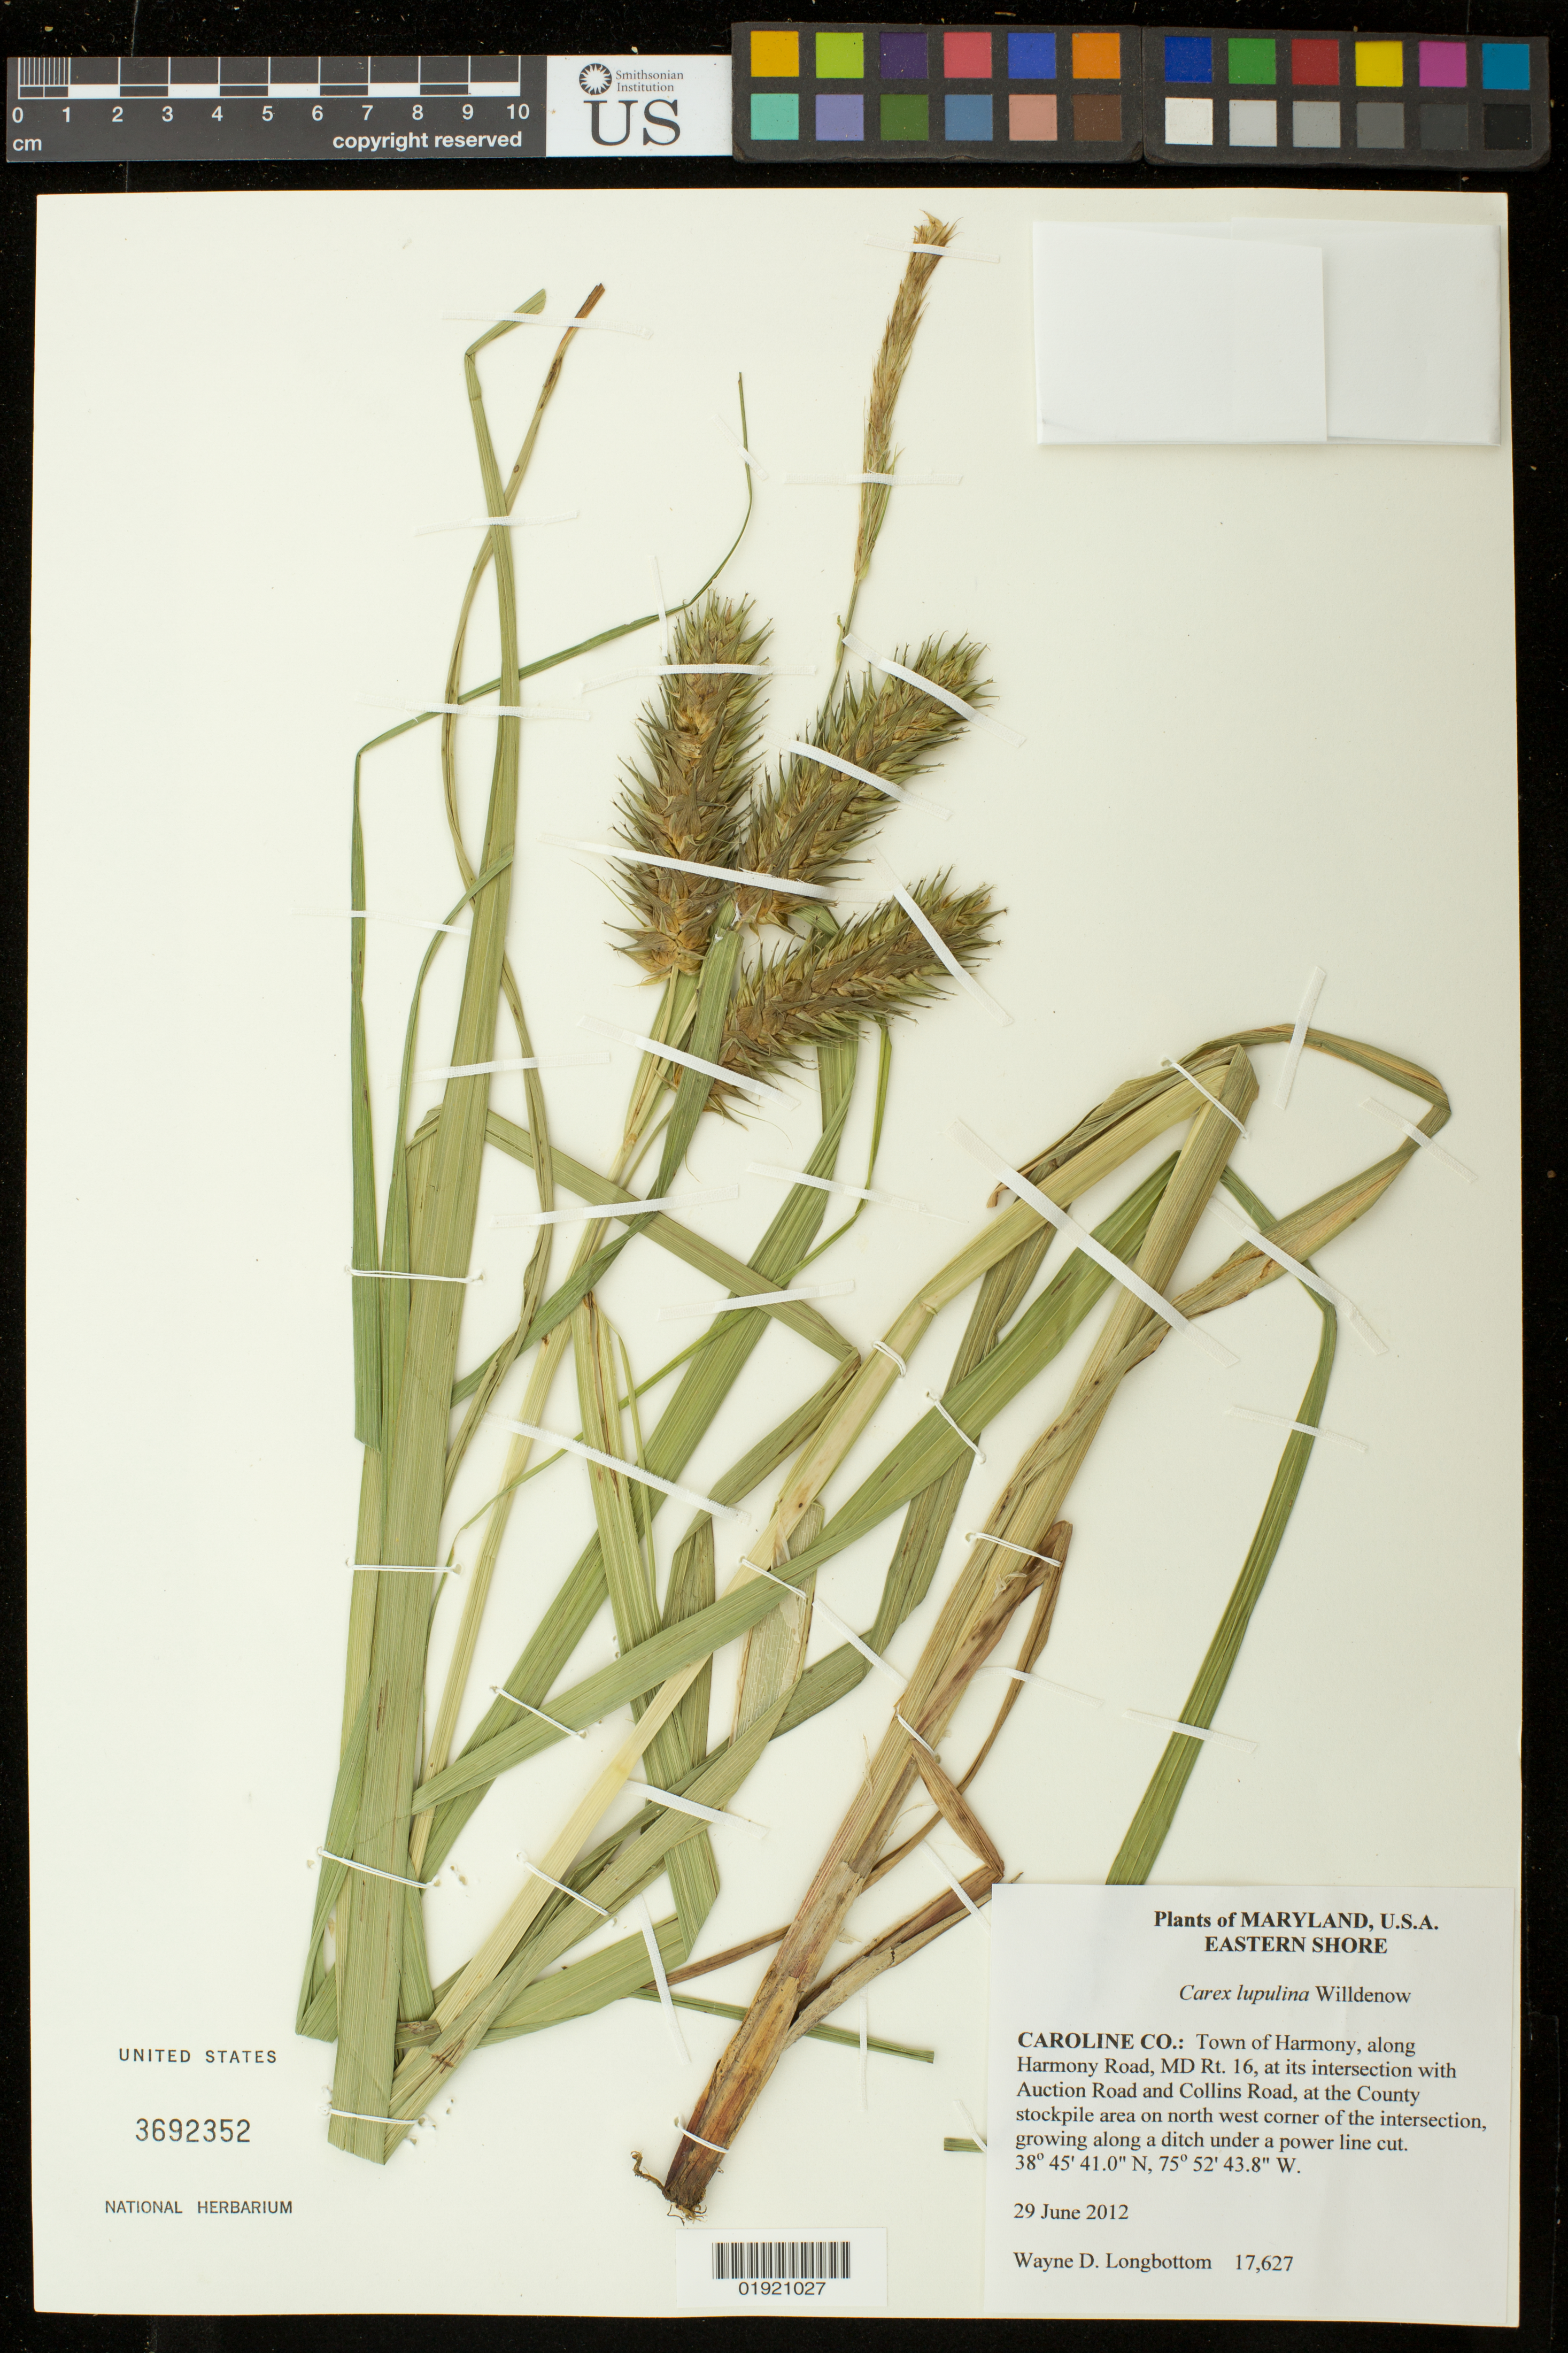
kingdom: Plantae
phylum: Tracheophyta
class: Liliopsida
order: Poales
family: Cyperaceae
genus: Carex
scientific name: Carex lupulina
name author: Muhl. ex Willd.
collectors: W. D. Longbottom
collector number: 17627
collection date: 2012-06-29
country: United States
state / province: Maryland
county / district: Caroline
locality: Caroline Co.: Town of Harmony, along Harmony Road, MD Rt. 16, at its intersection with Auction Road and Collins Road, at the County stockpile area on north west corner of the intersection.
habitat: Growing along a ditch under a power line cut.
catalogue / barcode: US 3692352